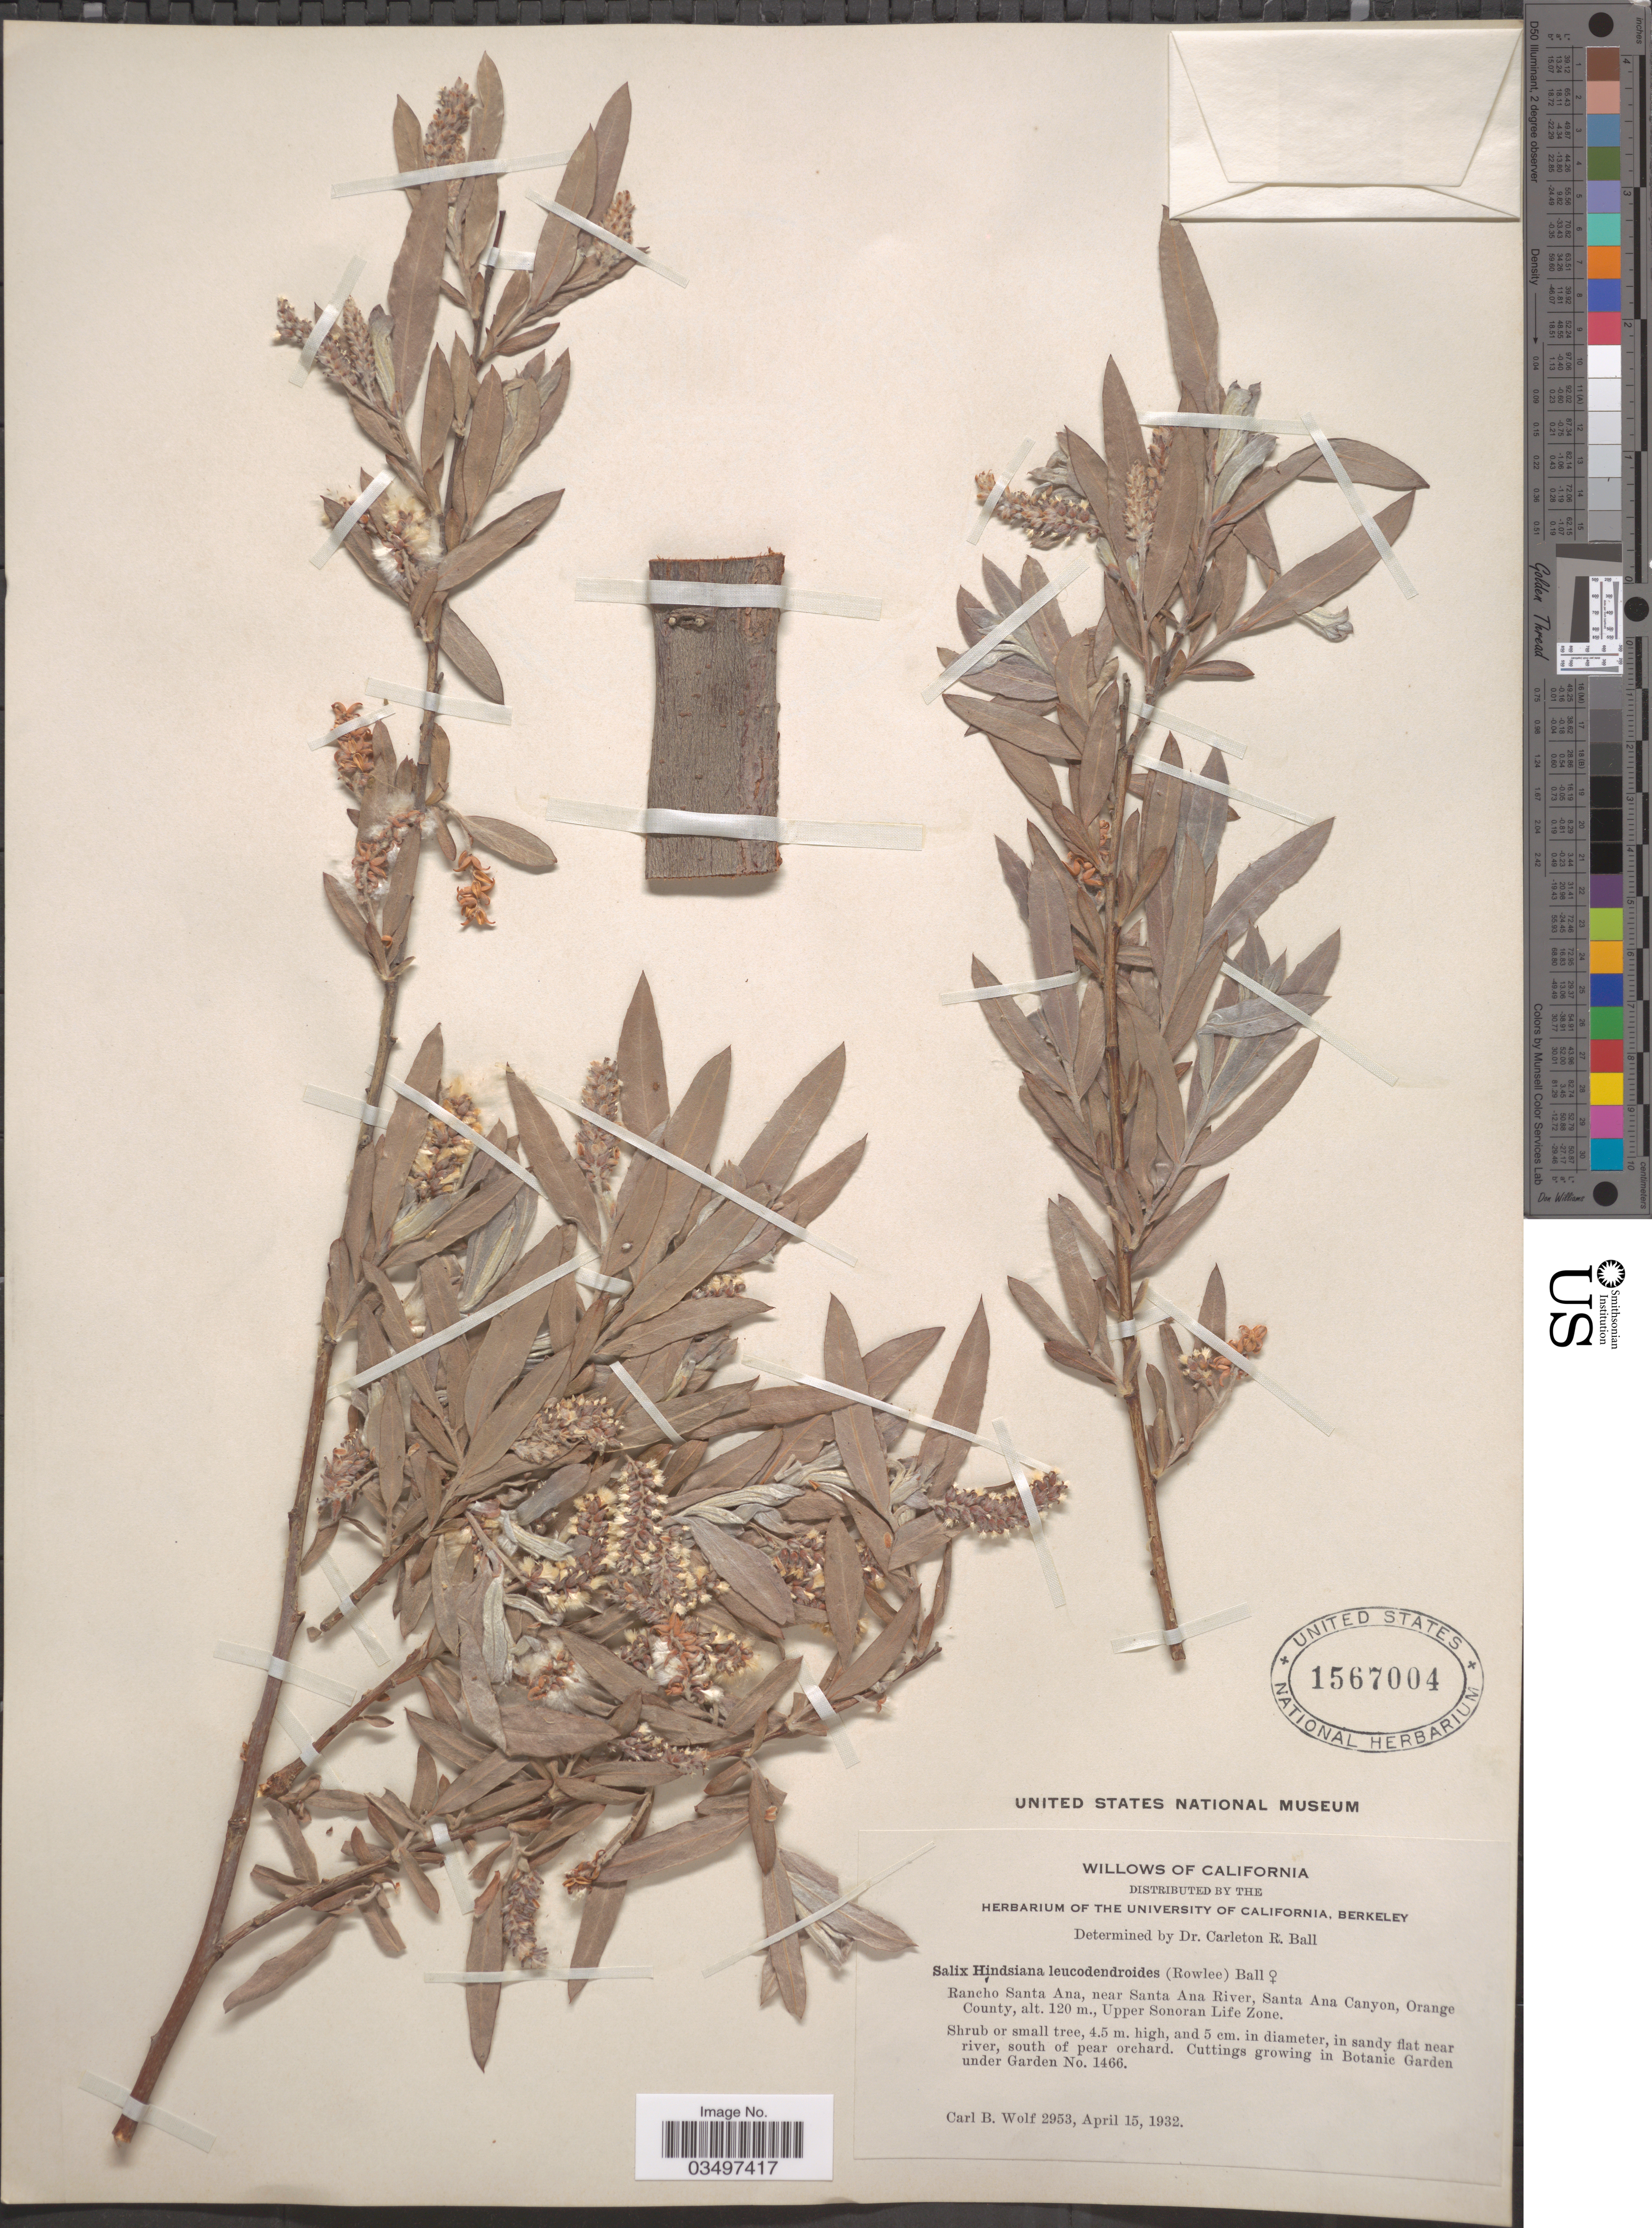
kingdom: Plantae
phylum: Tracheophyta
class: Magnoliopsida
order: Malpighiales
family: Salicaceae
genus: Salix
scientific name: Salix hindsiana var. leucodendroides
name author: (Rowlee) C.R. Ball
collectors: C. B. Wolf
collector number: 2953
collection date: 1932-04-15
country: United States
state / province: California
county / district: Orange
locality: Rancho Santa Ana, near Santa Ana River, Santa Ana Canyon, Orange County, Upper Sonoran Life Zone.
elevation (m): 120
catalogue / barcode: US 1567004